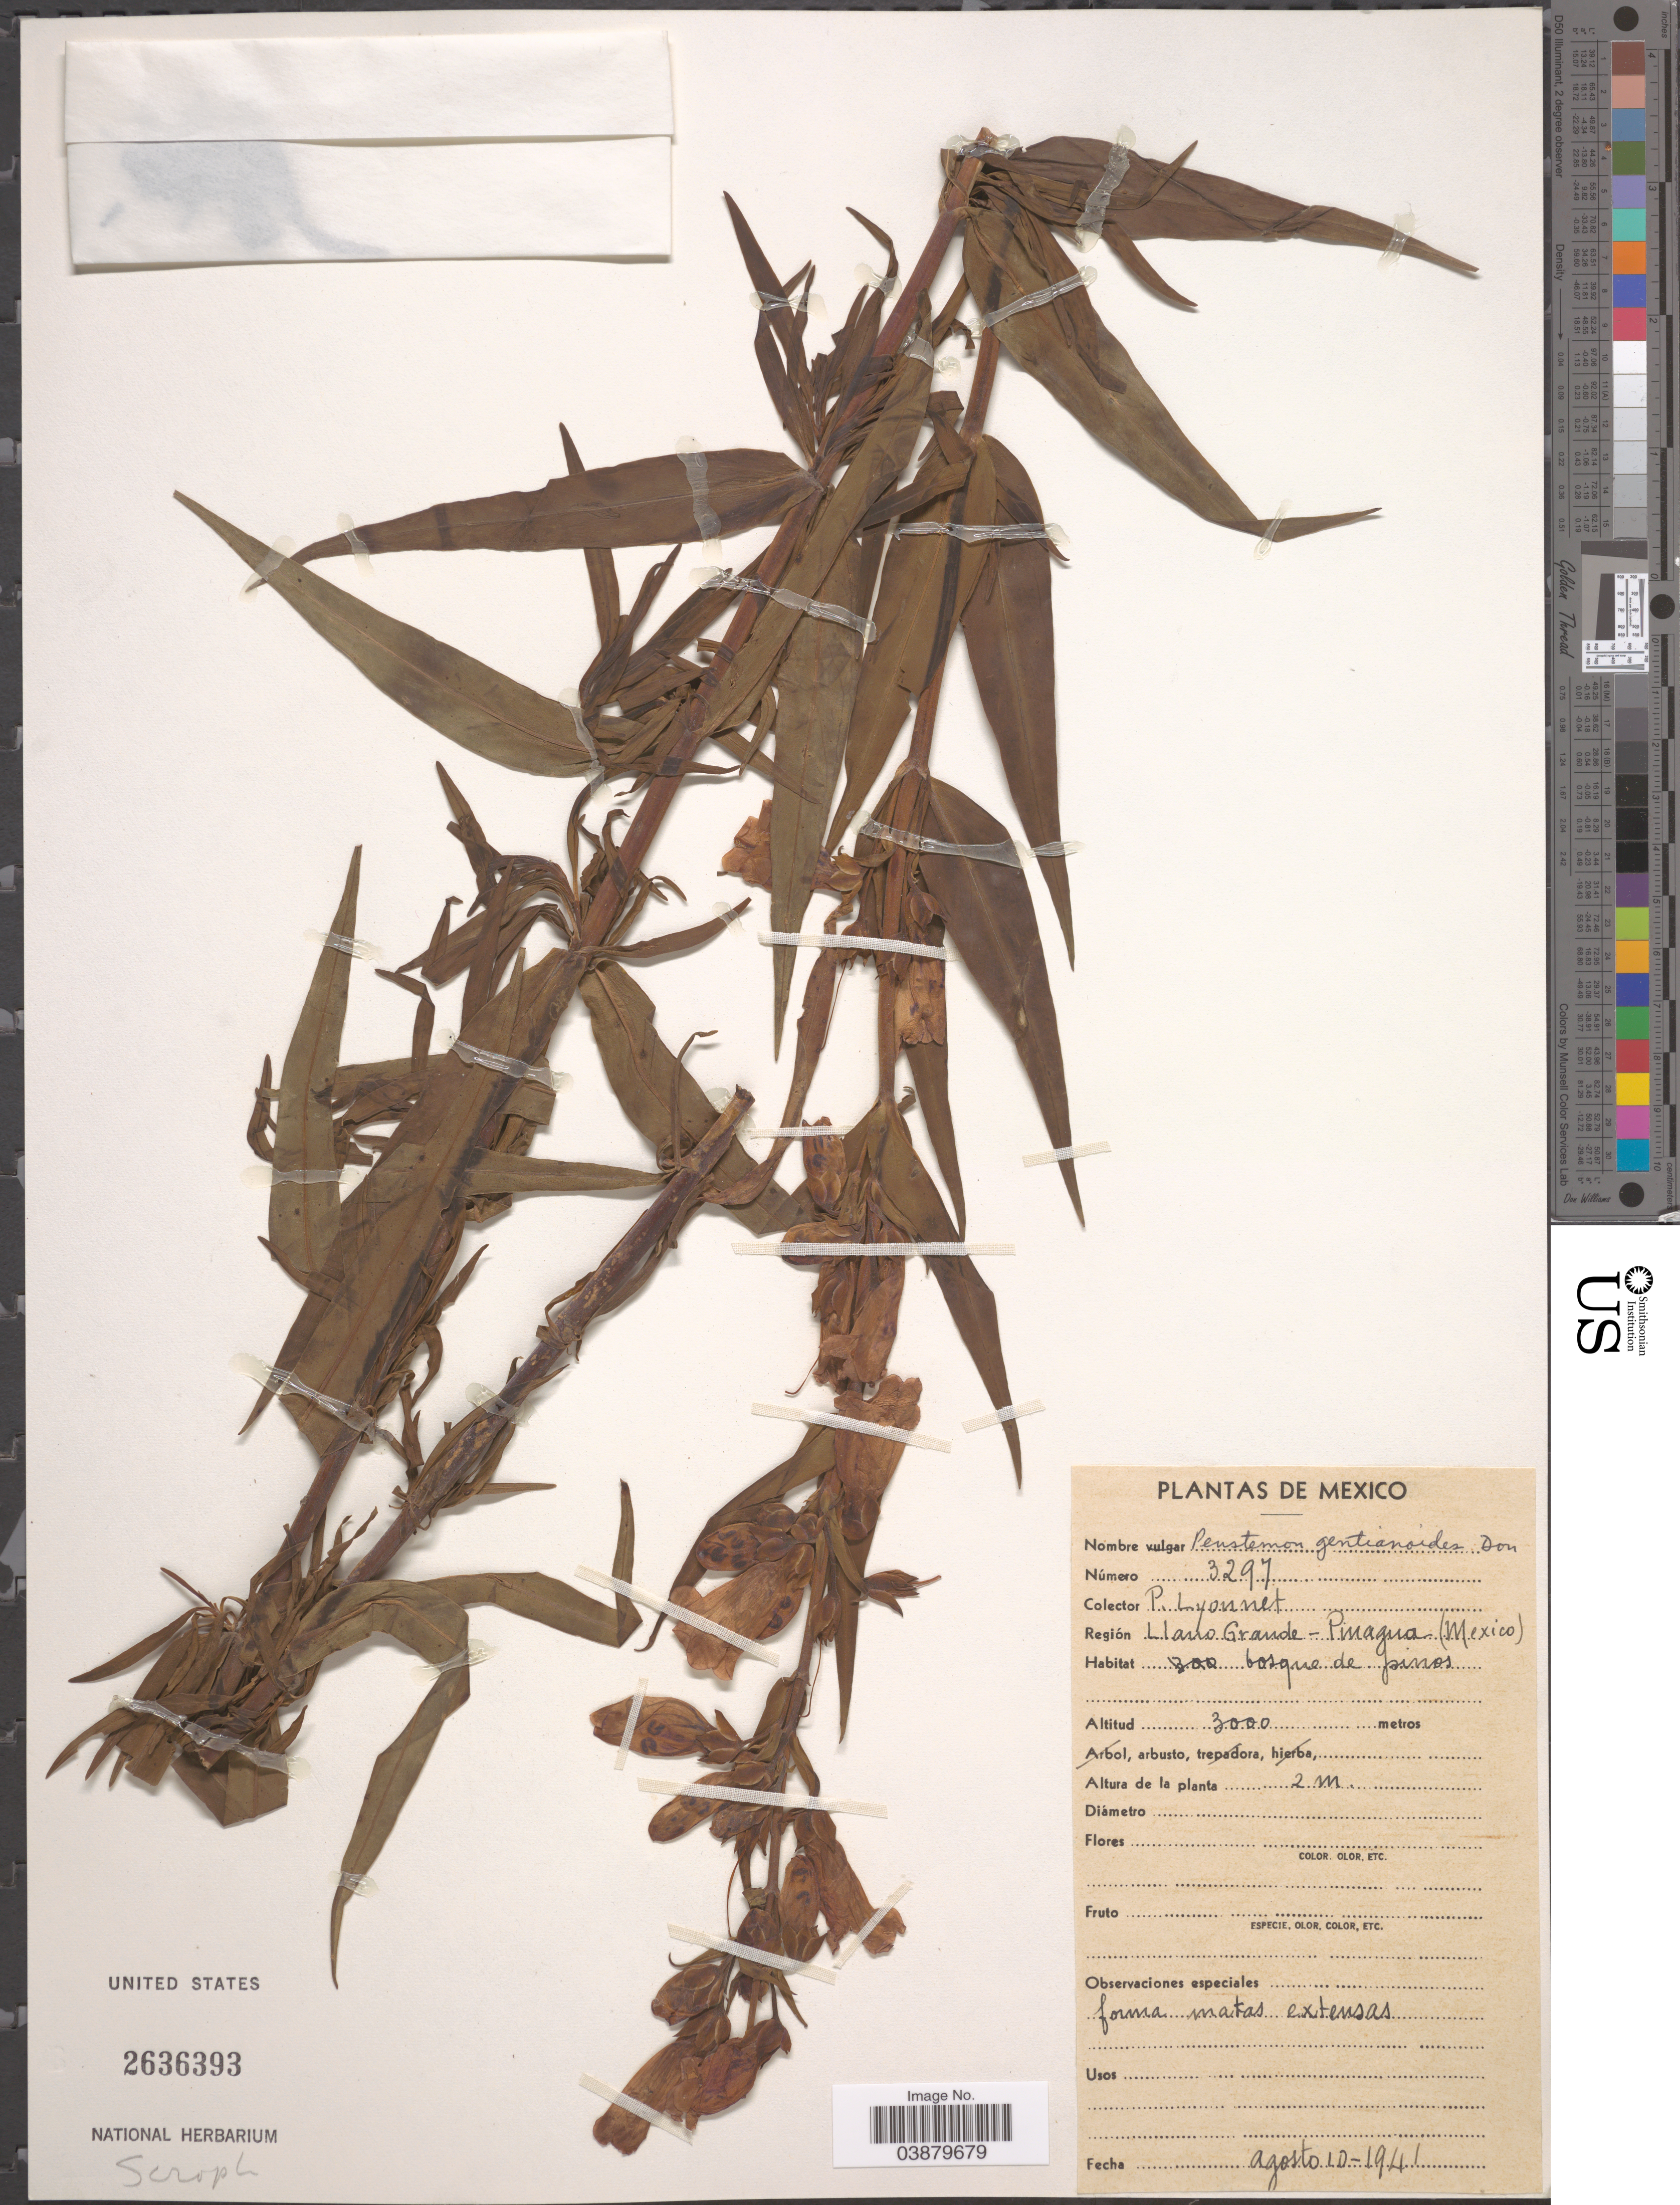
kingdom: Plantae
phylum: Tracheophyta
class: Magnoliopsida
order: Lamiales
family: Plantaginaceae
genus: Penstemon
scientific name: Penstemon gentianoides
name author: (Kunth) Poir.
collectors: P. Lyonnet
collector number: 3297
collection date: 1941-08-10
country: Mexico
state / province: México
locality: Región Llano Grande - Pinagua.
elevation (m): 3000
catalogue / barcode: US 2636393